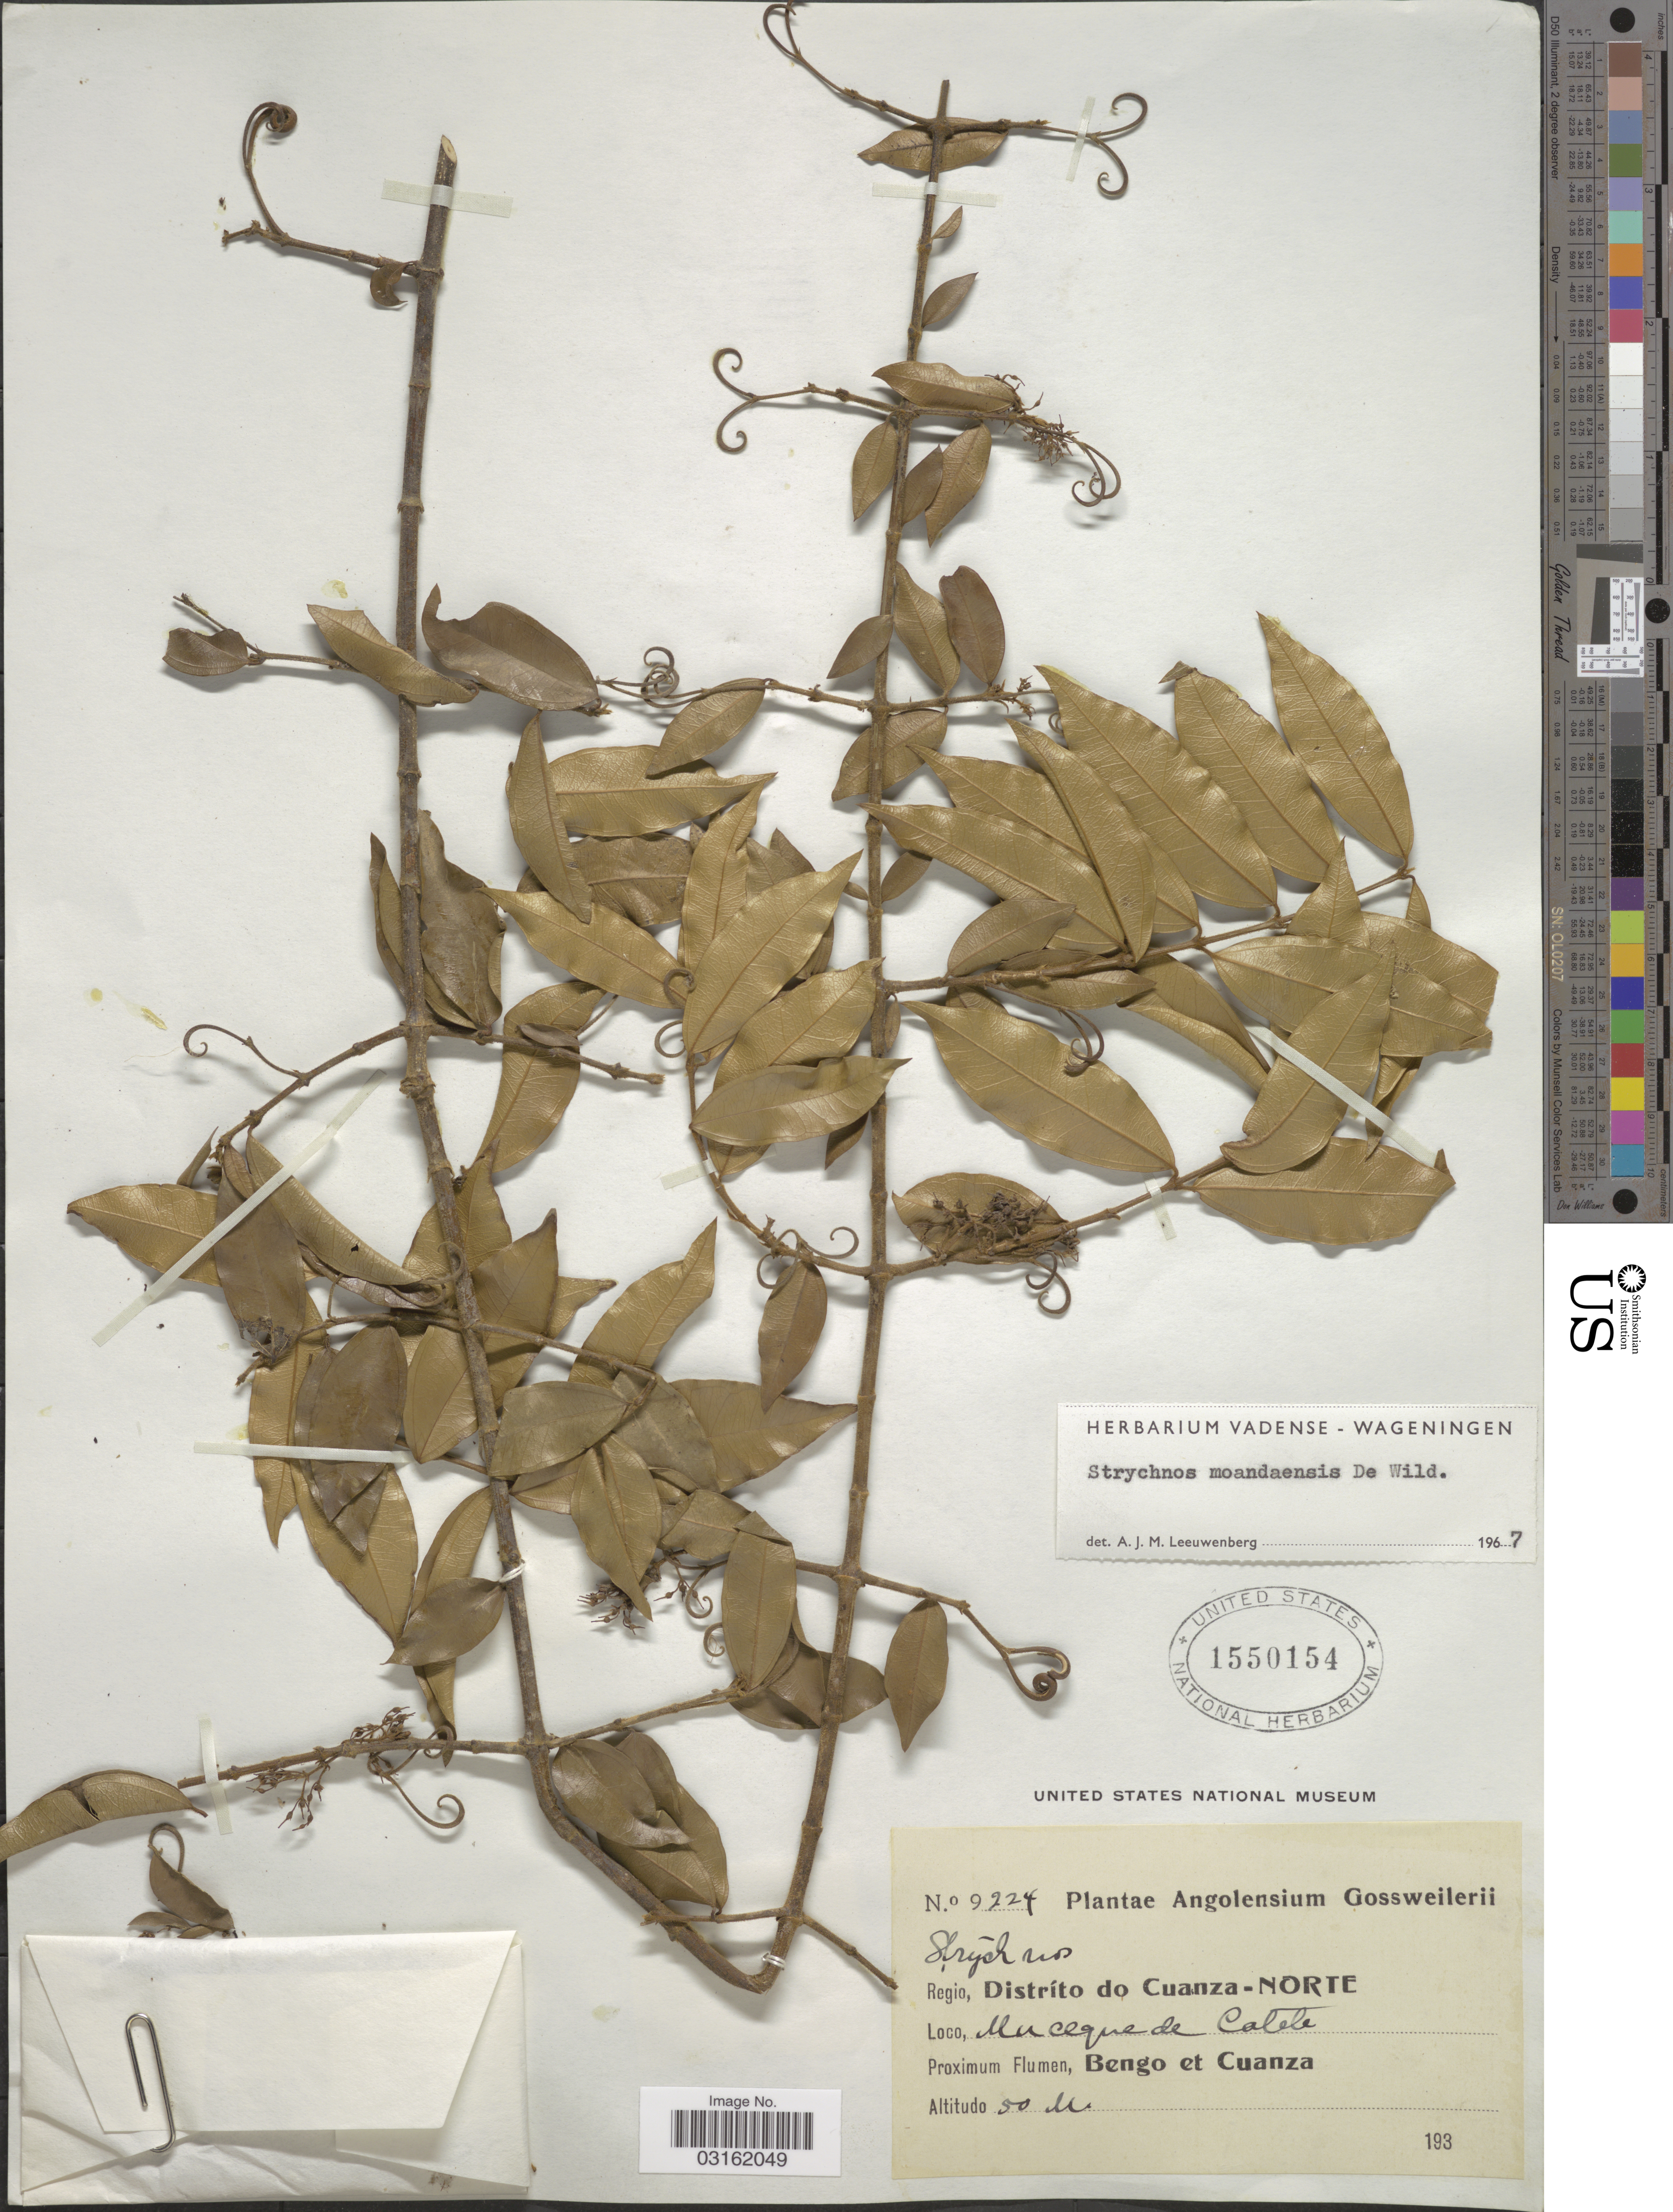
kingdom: Plantae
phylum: Tracheophyta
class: Magnoliopsida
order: Gentianales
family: Loganiaceae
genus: Strychnos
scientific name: Strychnos moandaensis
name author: De Wild.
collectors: -. Gossweiler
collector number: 9224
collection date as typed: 193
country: Angola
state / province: Cuanza Norte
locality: Regio, Distríto do Cuanza-Norte, Muceque de Catete, Proximum Flumen, Bengo et Cuanza.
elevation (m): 50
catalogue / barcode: US 1550154